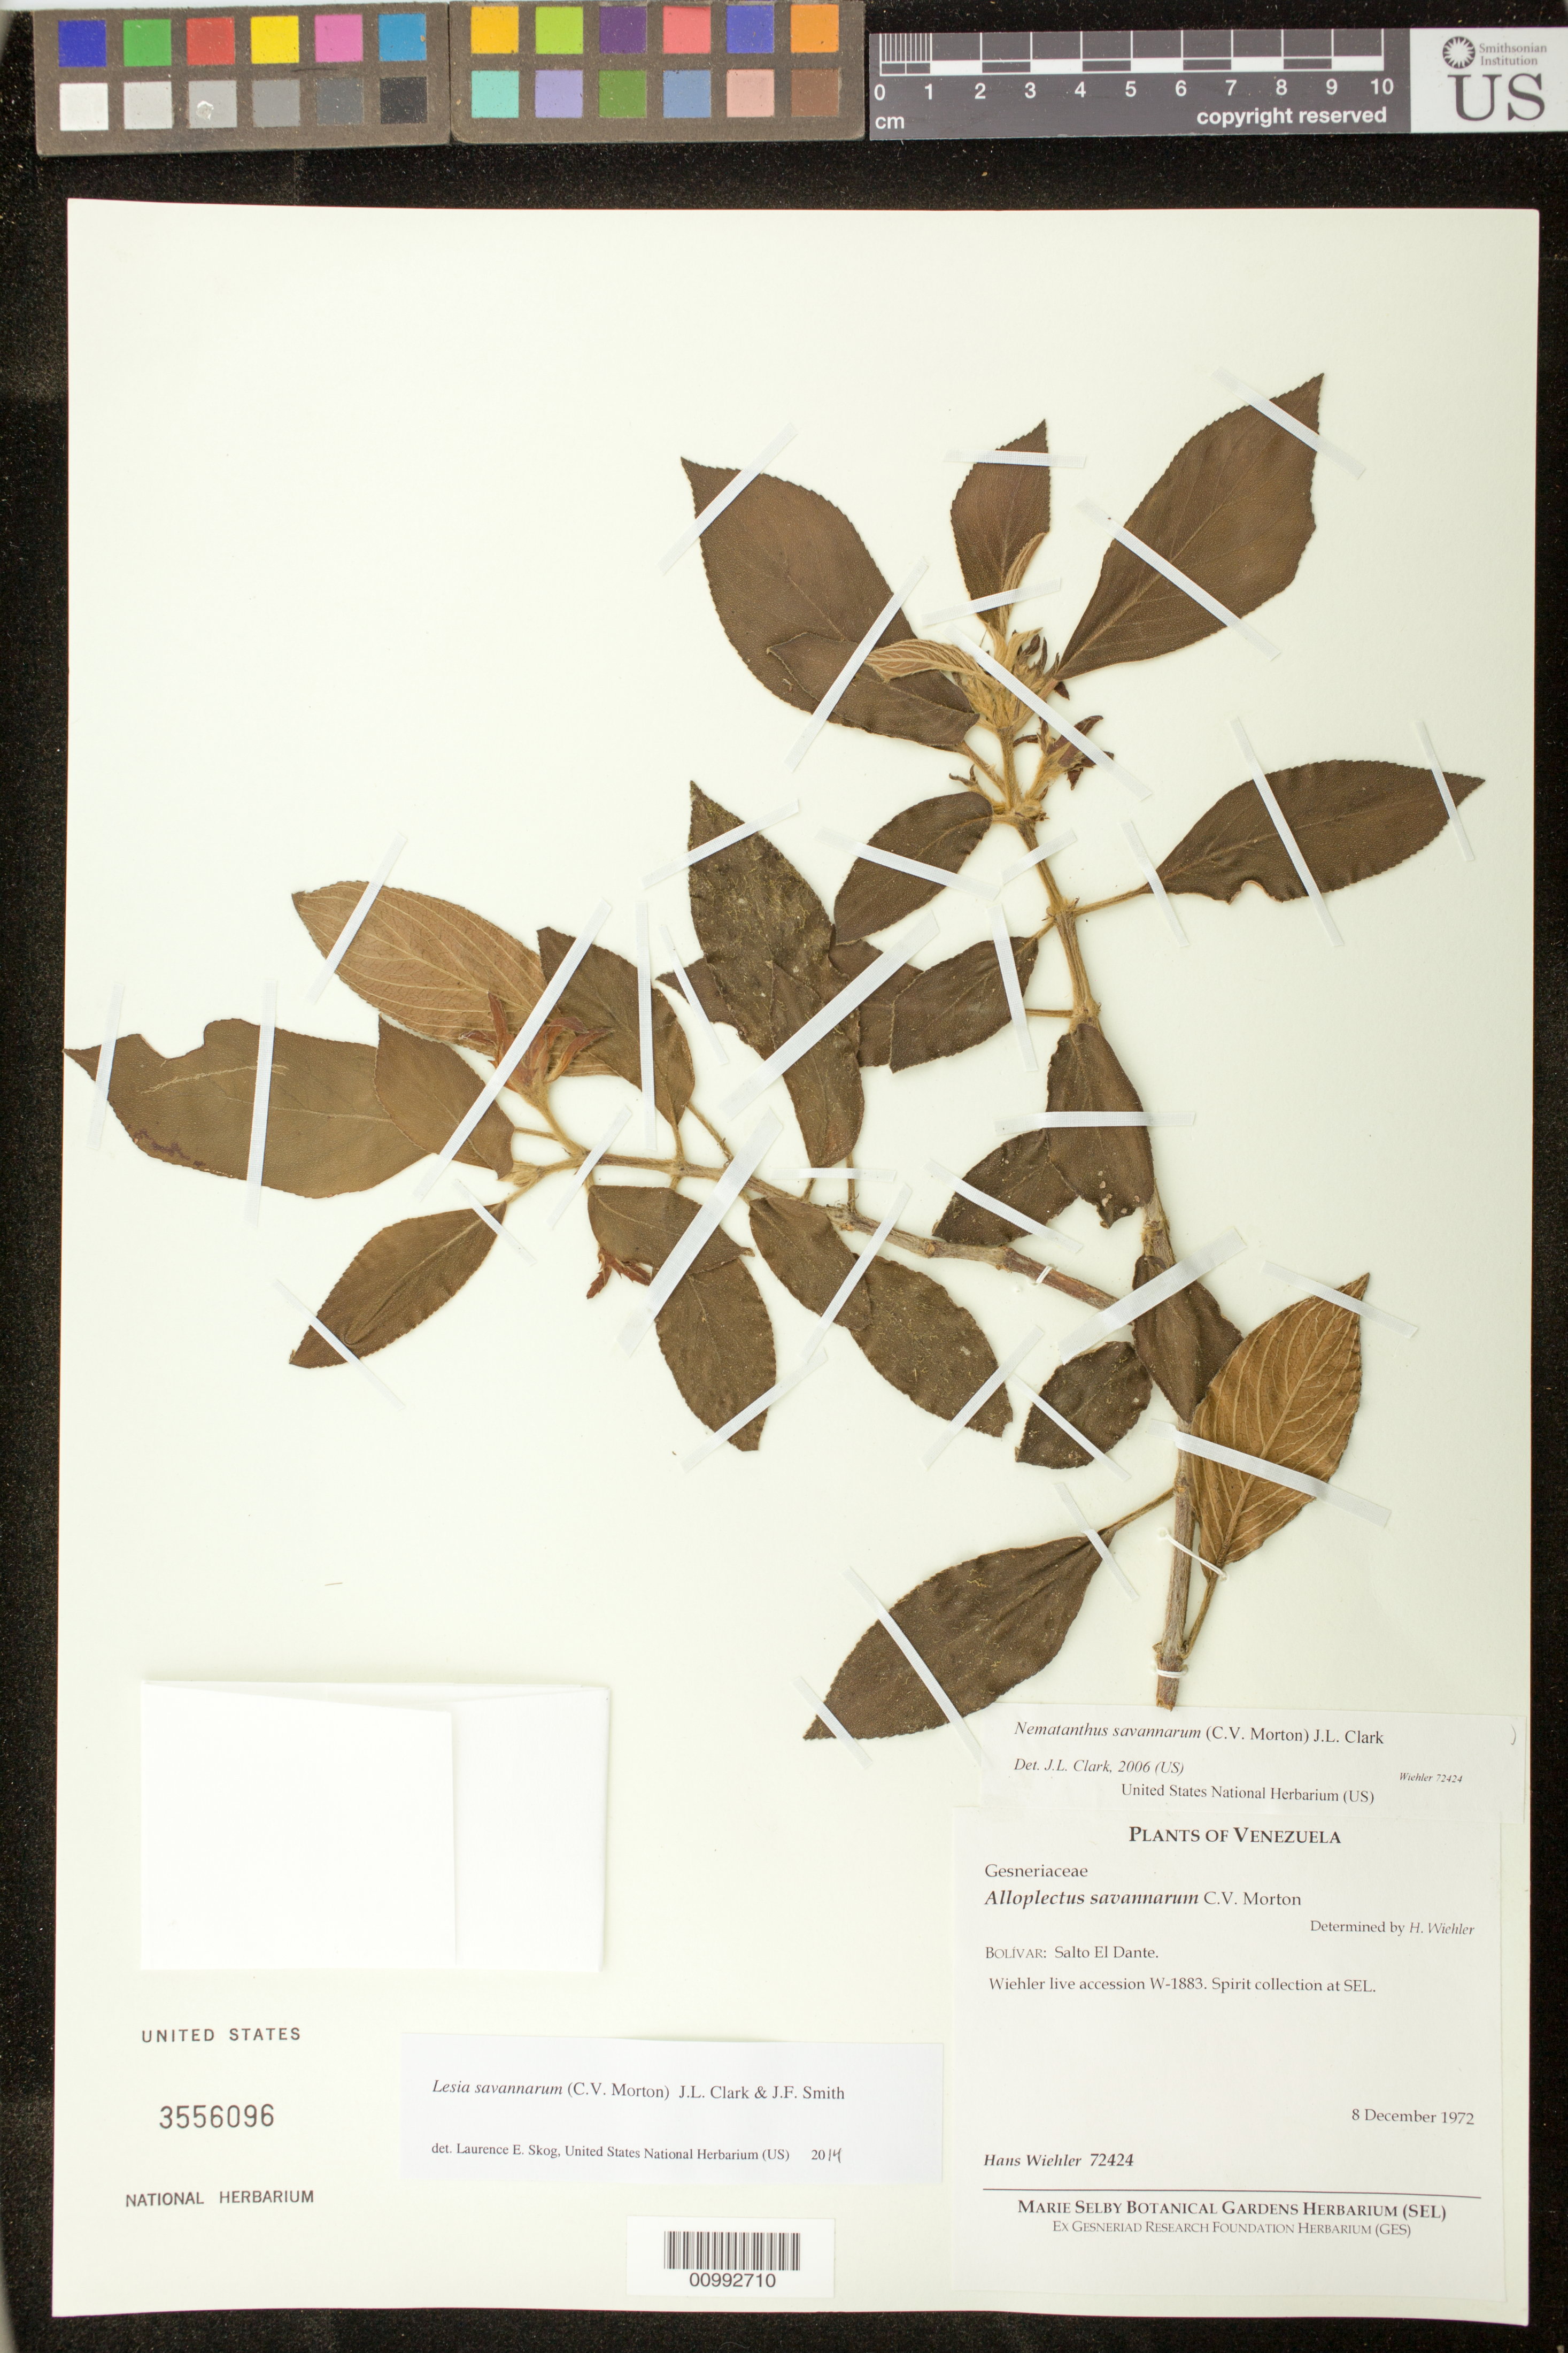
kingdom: Plantae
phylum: Tracheophyta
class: Magnoliopsida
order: Lamiales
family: Gesneriaceae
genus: Lesia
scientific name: Lesia savannarum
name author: (C.V. Morton) J.L. Clark & J.F. Sm.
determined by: Skog, Laurence E.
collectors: H. J. Wiehler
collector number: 72424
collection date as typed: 08 Dec 1972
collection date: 1972-12-08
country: Venezuela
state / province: Bolívar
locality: Bolívar: Salto El Dante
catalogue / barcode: US 3556096